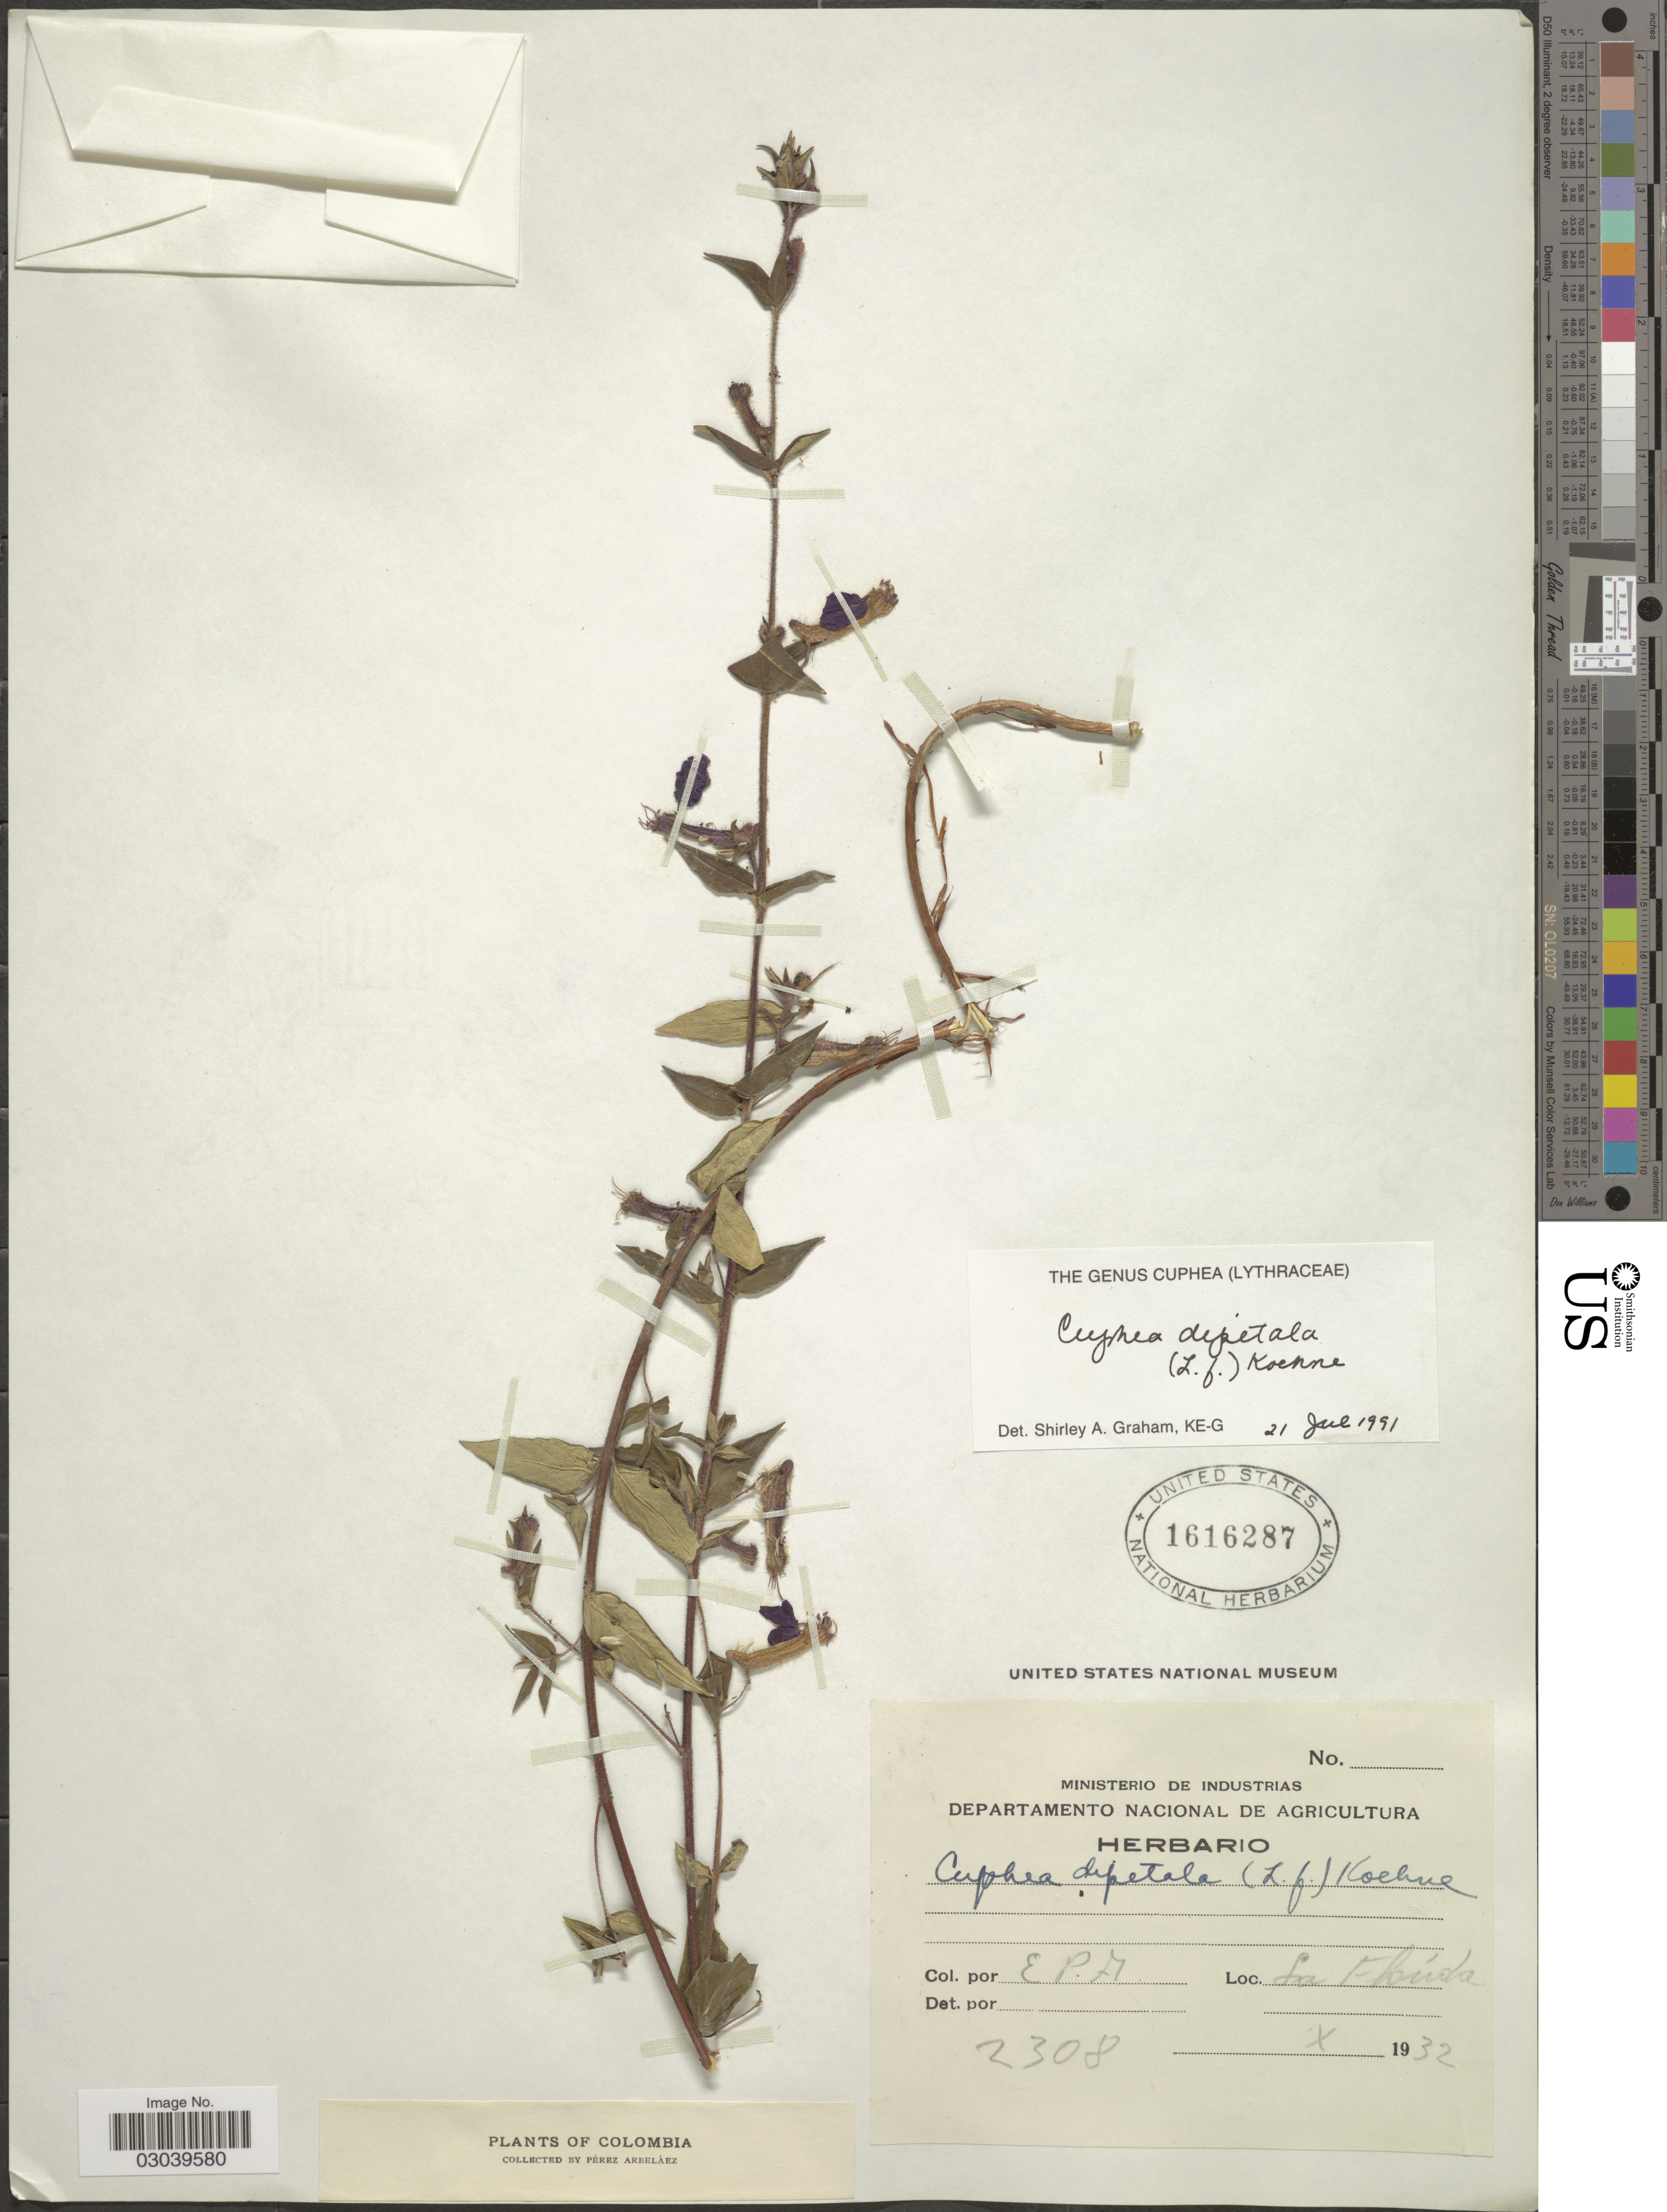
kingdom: Plantae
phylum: Tracheophyta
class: Magnoliopsida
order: Myrtales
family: Lythraceae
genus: Cuphea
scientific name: Cuphea dipetala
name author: (L. f.) Koehne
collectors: E. Pérez Arbeláez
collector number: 2308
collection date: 1932-10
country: Colombia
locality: La Florída.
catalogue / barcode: US 1616287